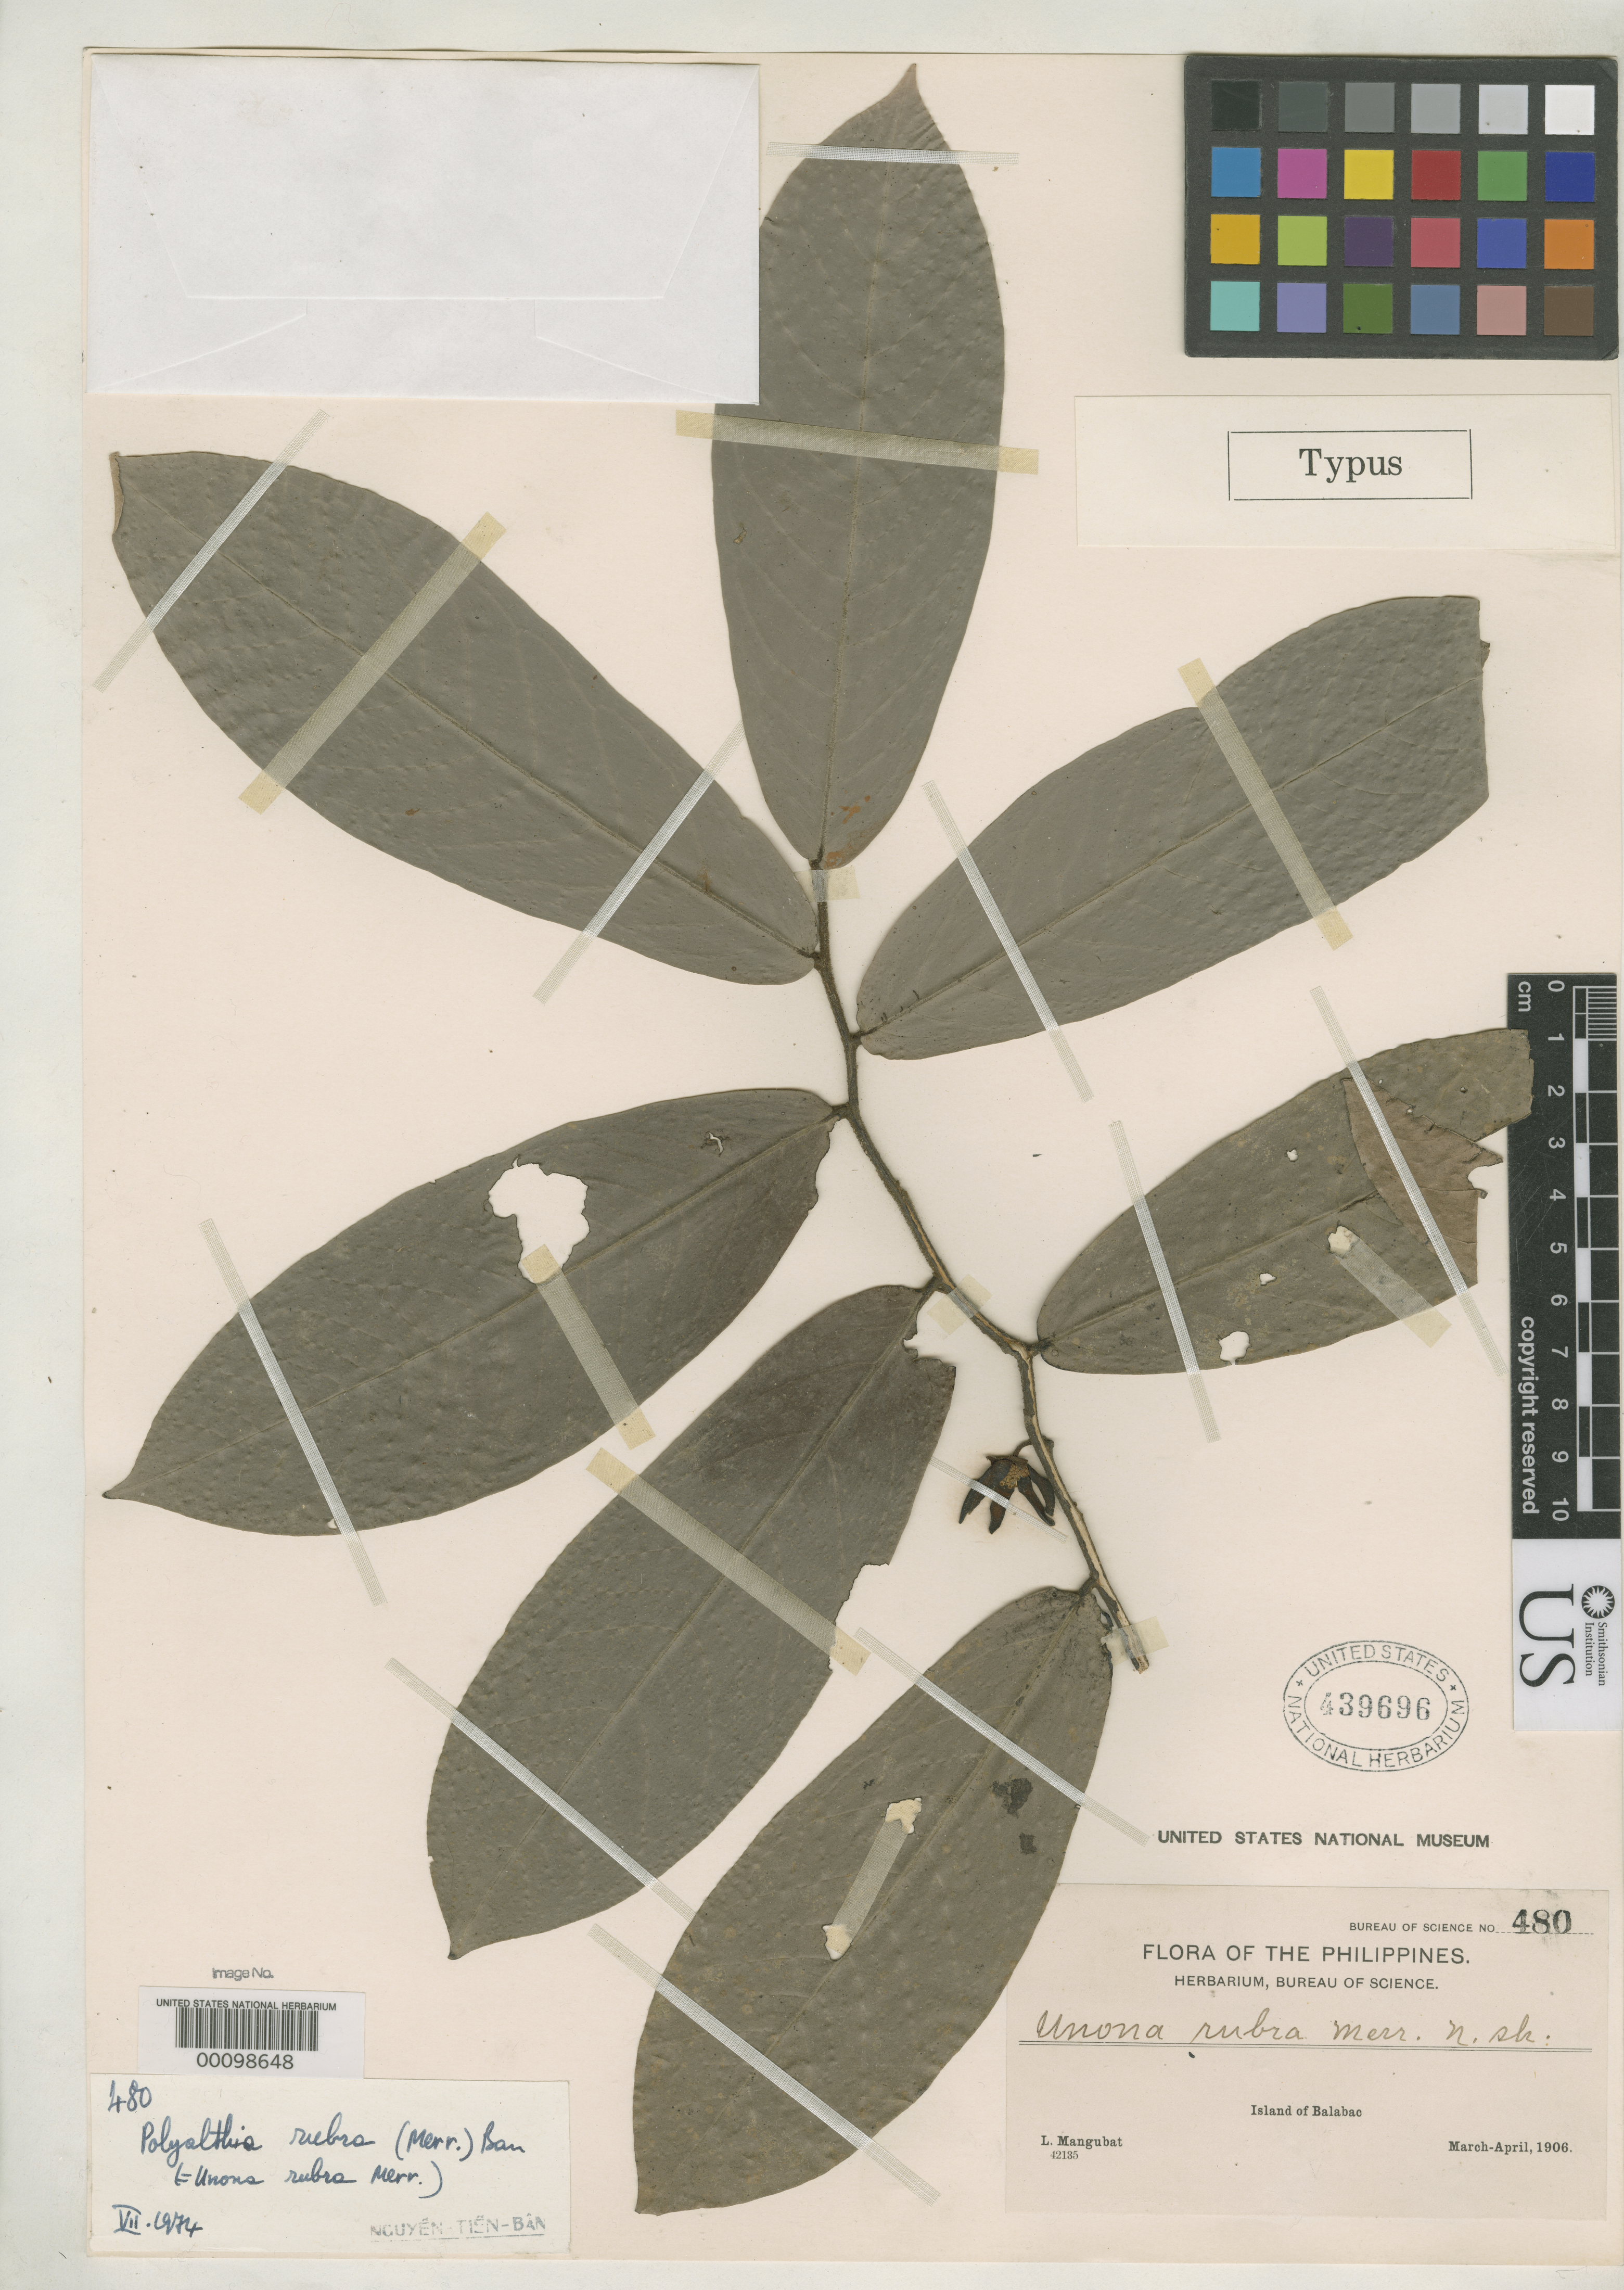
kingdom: Plantae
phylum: Tracheophyta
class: Magnoliopsida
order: Magnoliales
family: Annonaceae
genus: Unona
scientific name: Unona rubra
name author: Merr.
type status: Isotype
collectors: L. Mangubat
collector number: Bur. Sci. 480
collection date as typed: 01 Mar 1908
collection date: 1908-03-01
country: Philippines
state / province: Mimaropa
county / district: Palawan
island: Balabac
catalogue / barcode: US 439696